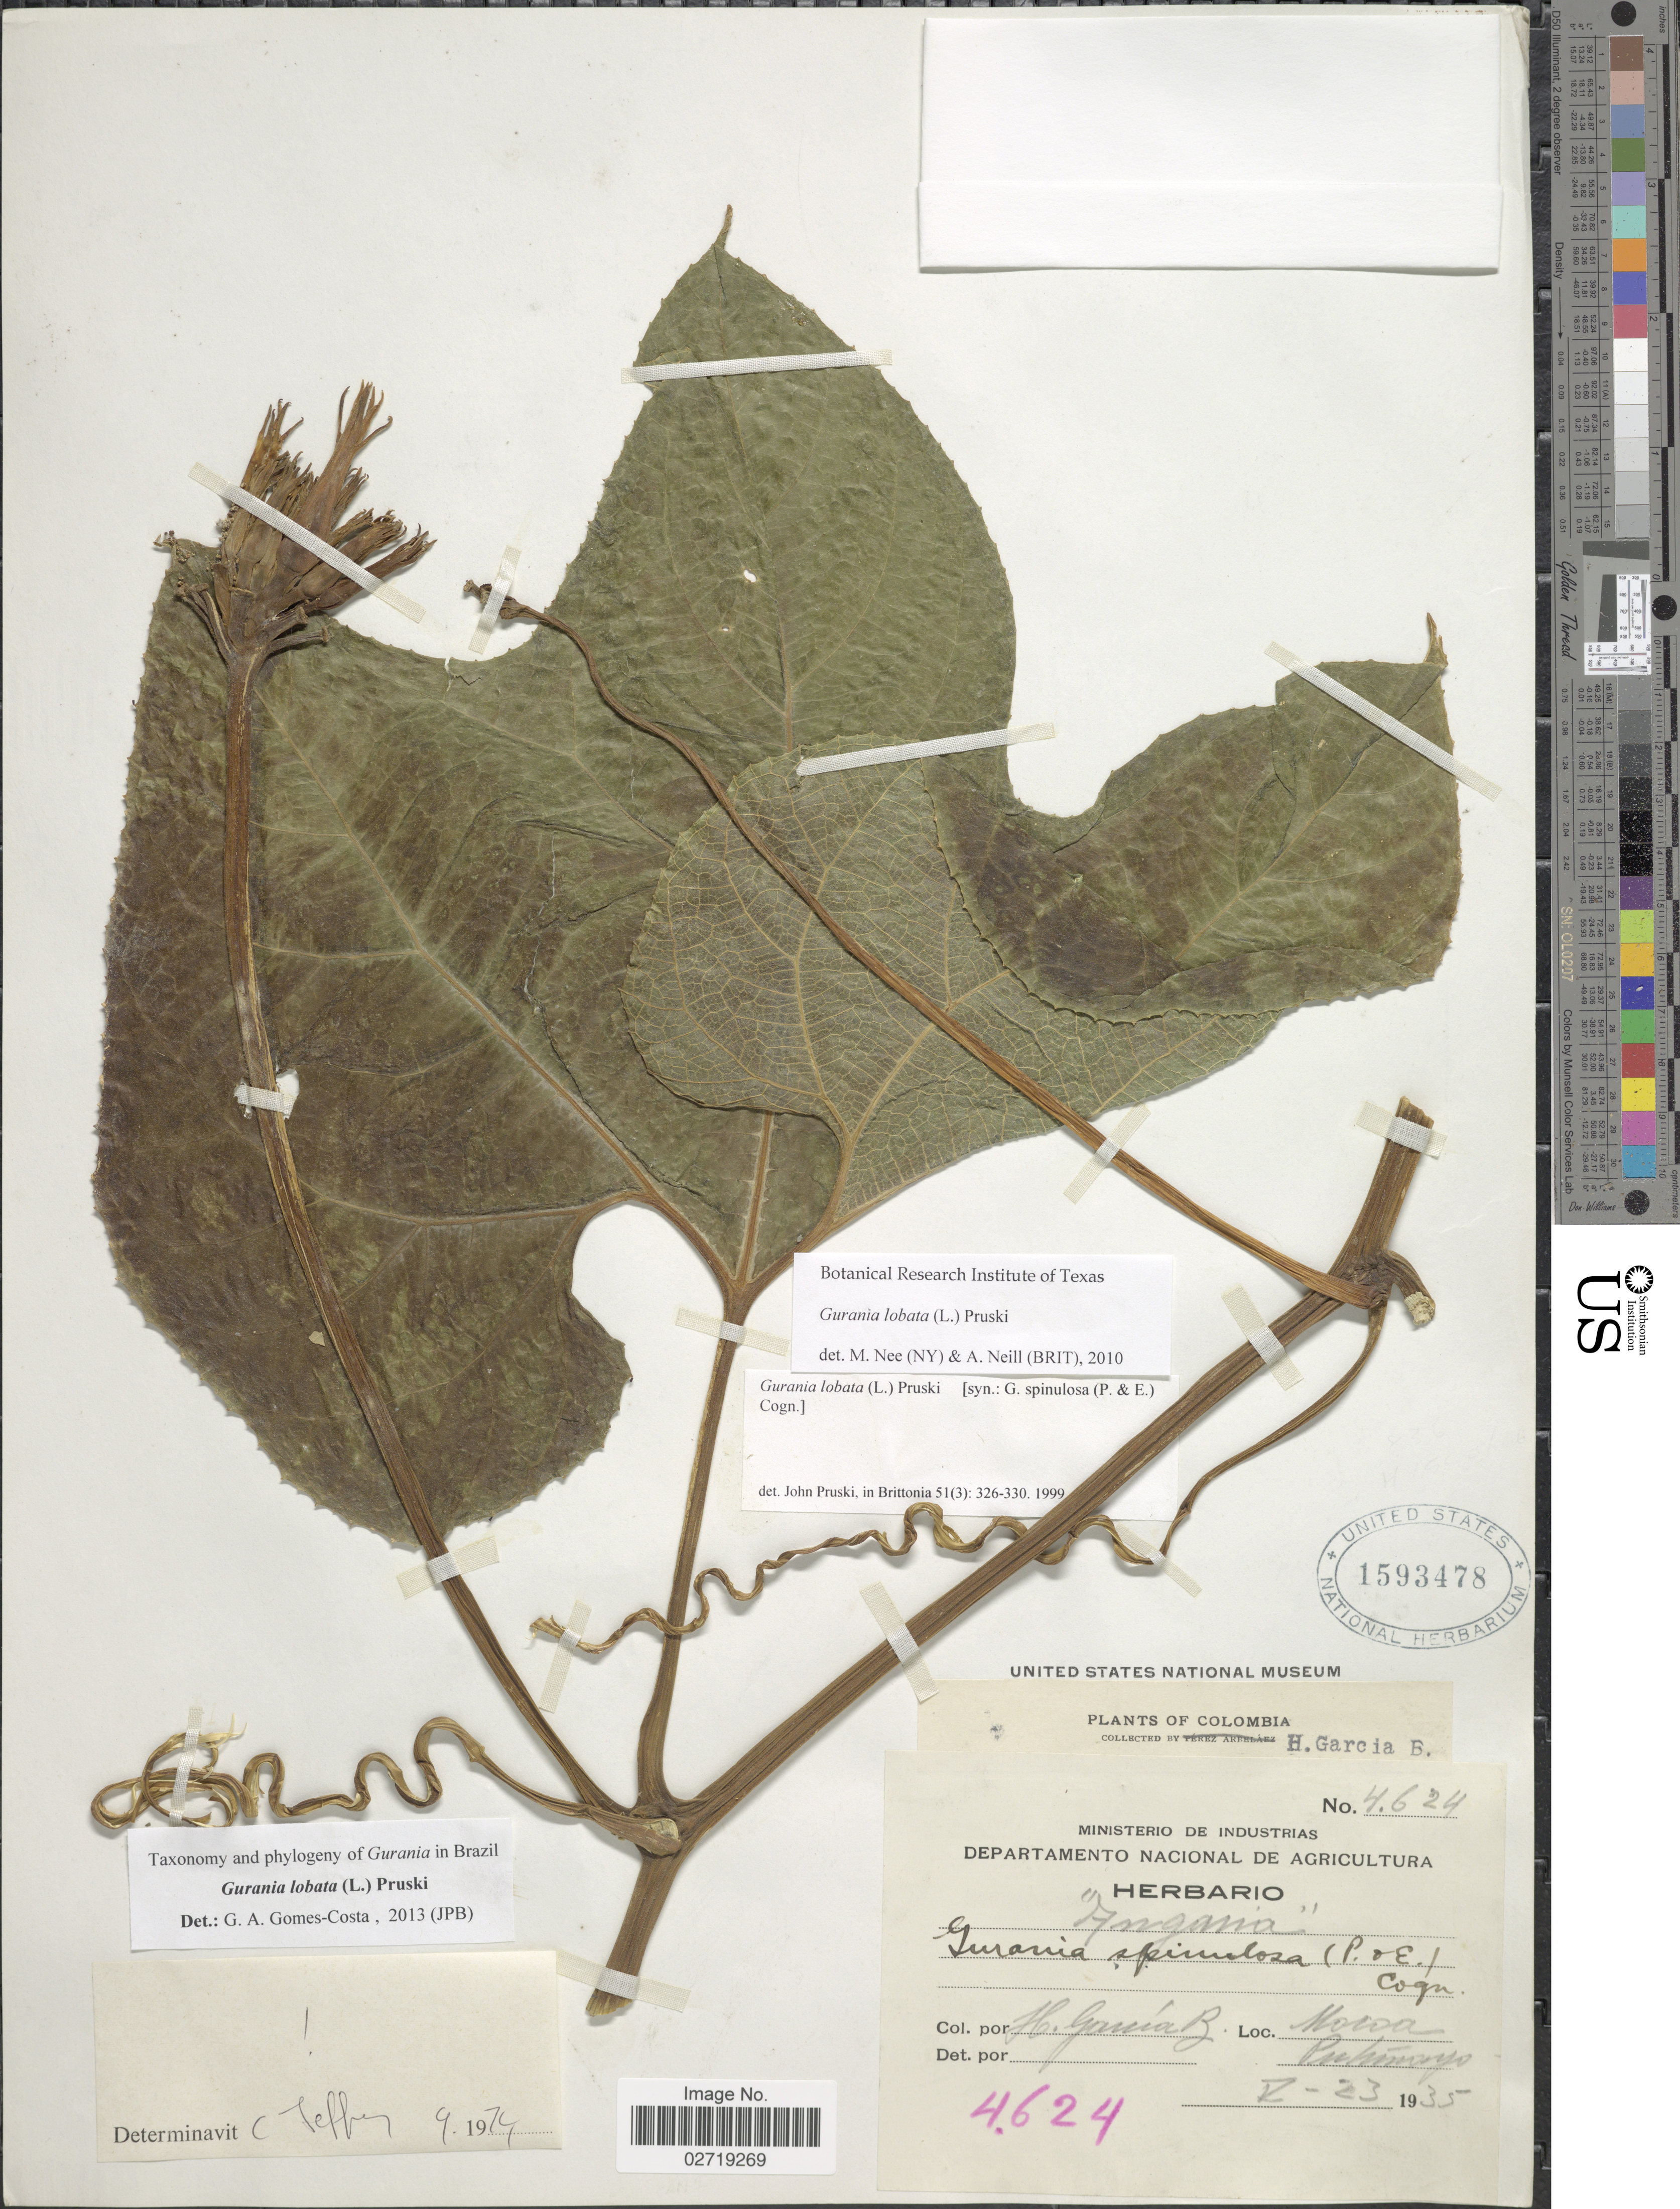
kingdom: Plantae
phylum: Tracheophyta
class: Magnoliopsida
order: Cucurbitales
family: Cucurbitaceae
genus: Gurania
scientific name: Gurania lobata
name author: (L.) Pruski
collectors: H. García Barriga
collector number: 4624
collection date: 1935-05-23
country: Colombia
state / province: Putumayo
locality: Mocoa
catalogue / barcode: US 1593478